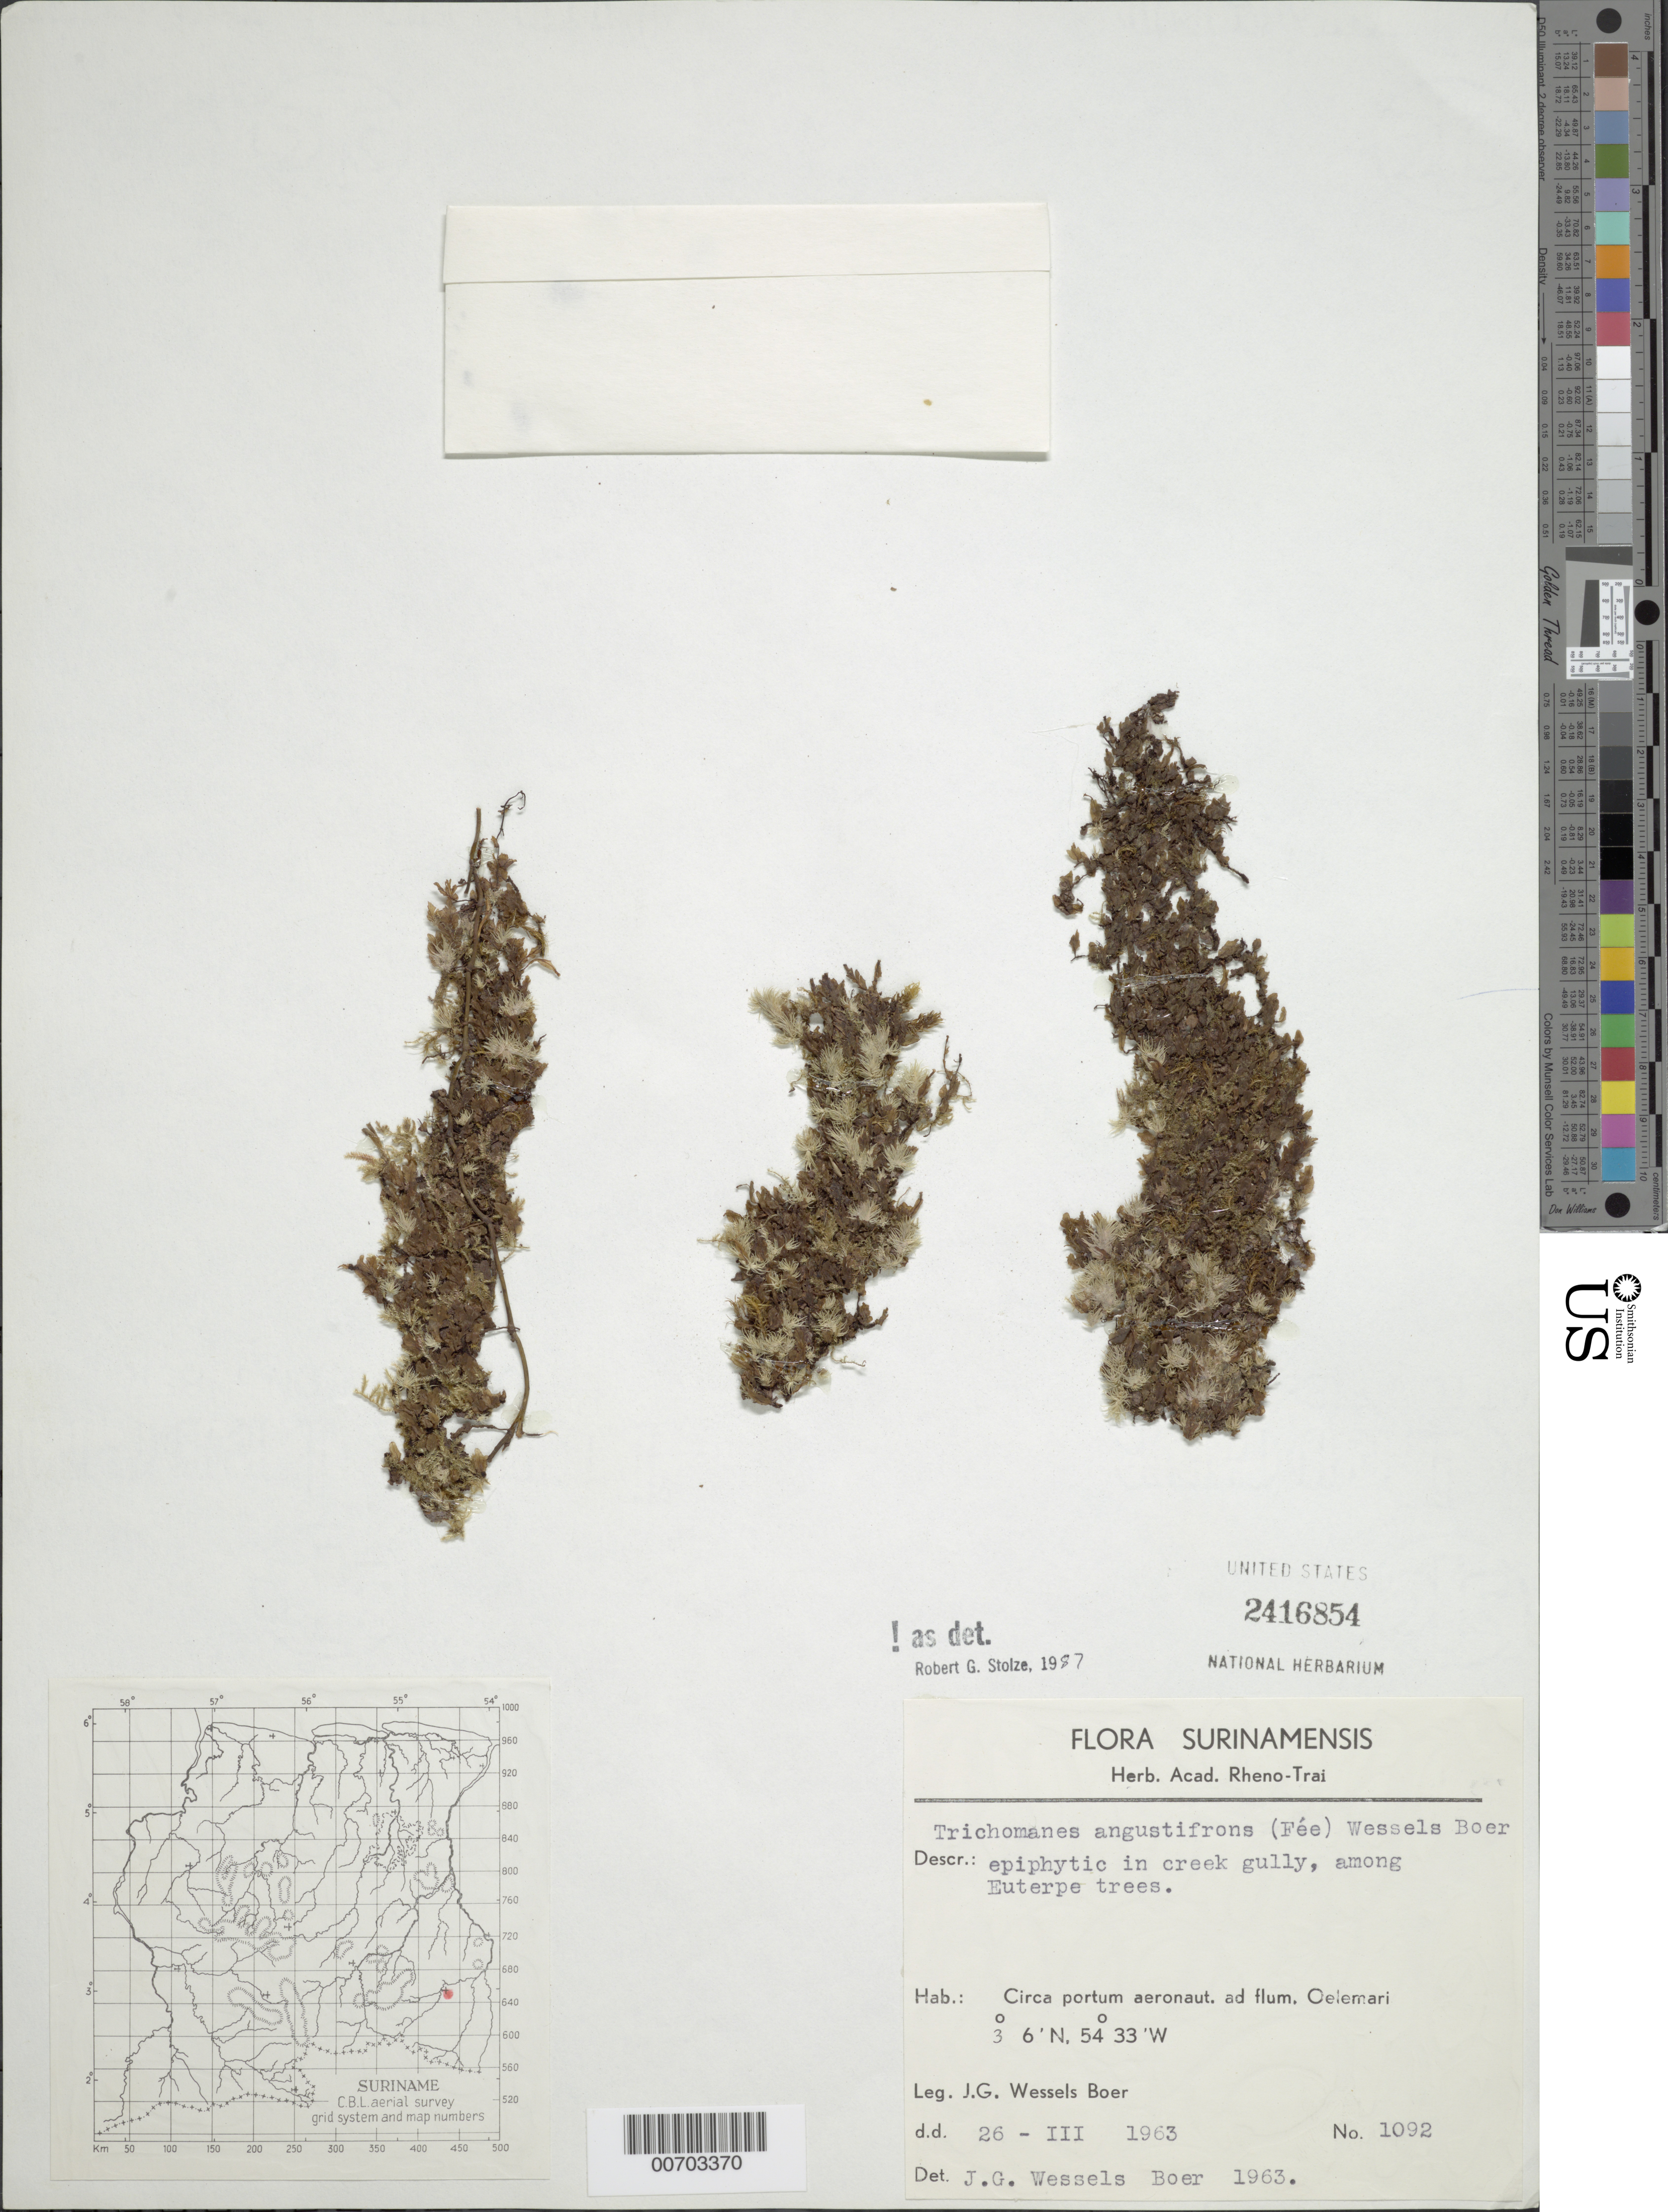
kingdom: Plantae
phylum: Tracheophyta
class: Polypodiopsida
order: Hymenophyllales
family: Hymenophyllaceae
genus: Didymoglossum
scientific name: Didymoglossum angustifrons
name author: Fée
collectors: J. G. Wessels Boer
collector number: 1092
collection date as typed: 26-Mar-63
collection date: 1963-03-26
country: Suriname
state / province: Sipaliwini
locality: Oelemari R.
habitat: In creek gully, among Euterpe trees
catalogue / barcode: US 2416854